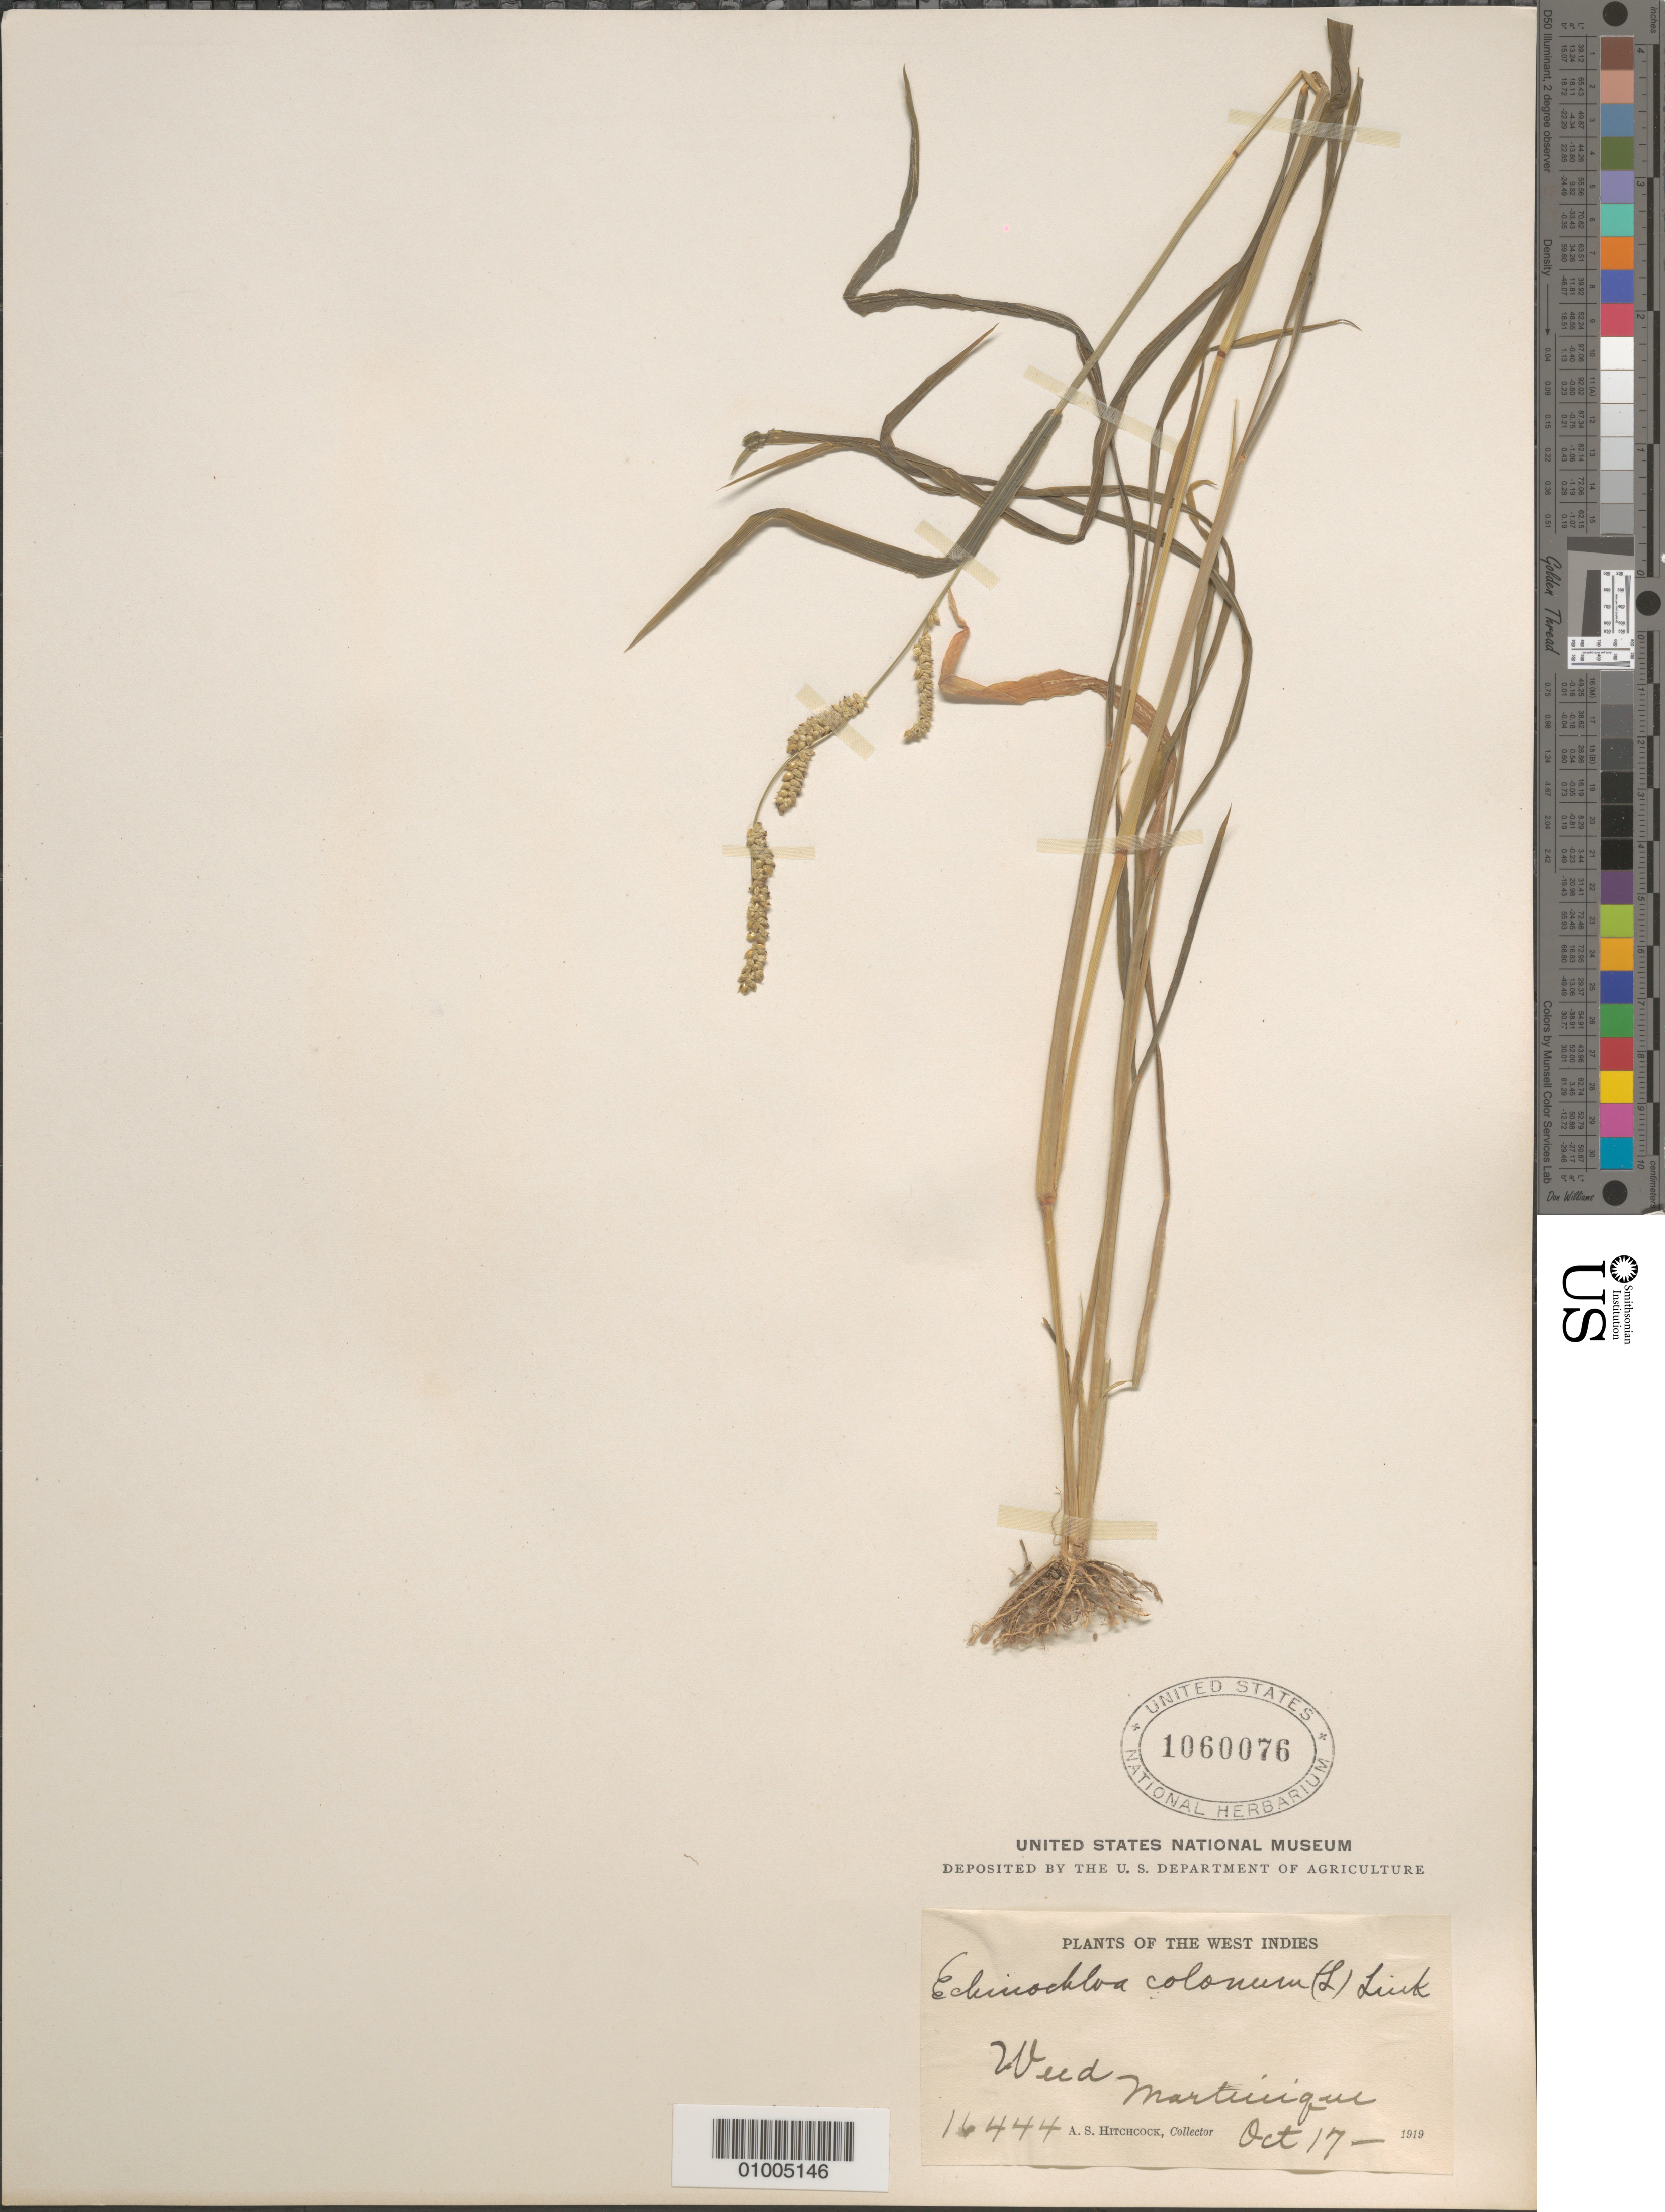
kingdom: Plantae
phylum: Tracheophyta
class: Liliopsida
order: Poales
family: Poaceae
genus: Echinochloa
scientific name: Echinochloa colona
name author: (L.) Link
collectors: A. S. Hitchcock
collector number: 16444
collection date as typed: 17 Oct 1917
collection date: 1917-10-17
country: Martinique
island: Martinique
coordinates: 0 N, 0 E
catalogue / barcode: US 1060076